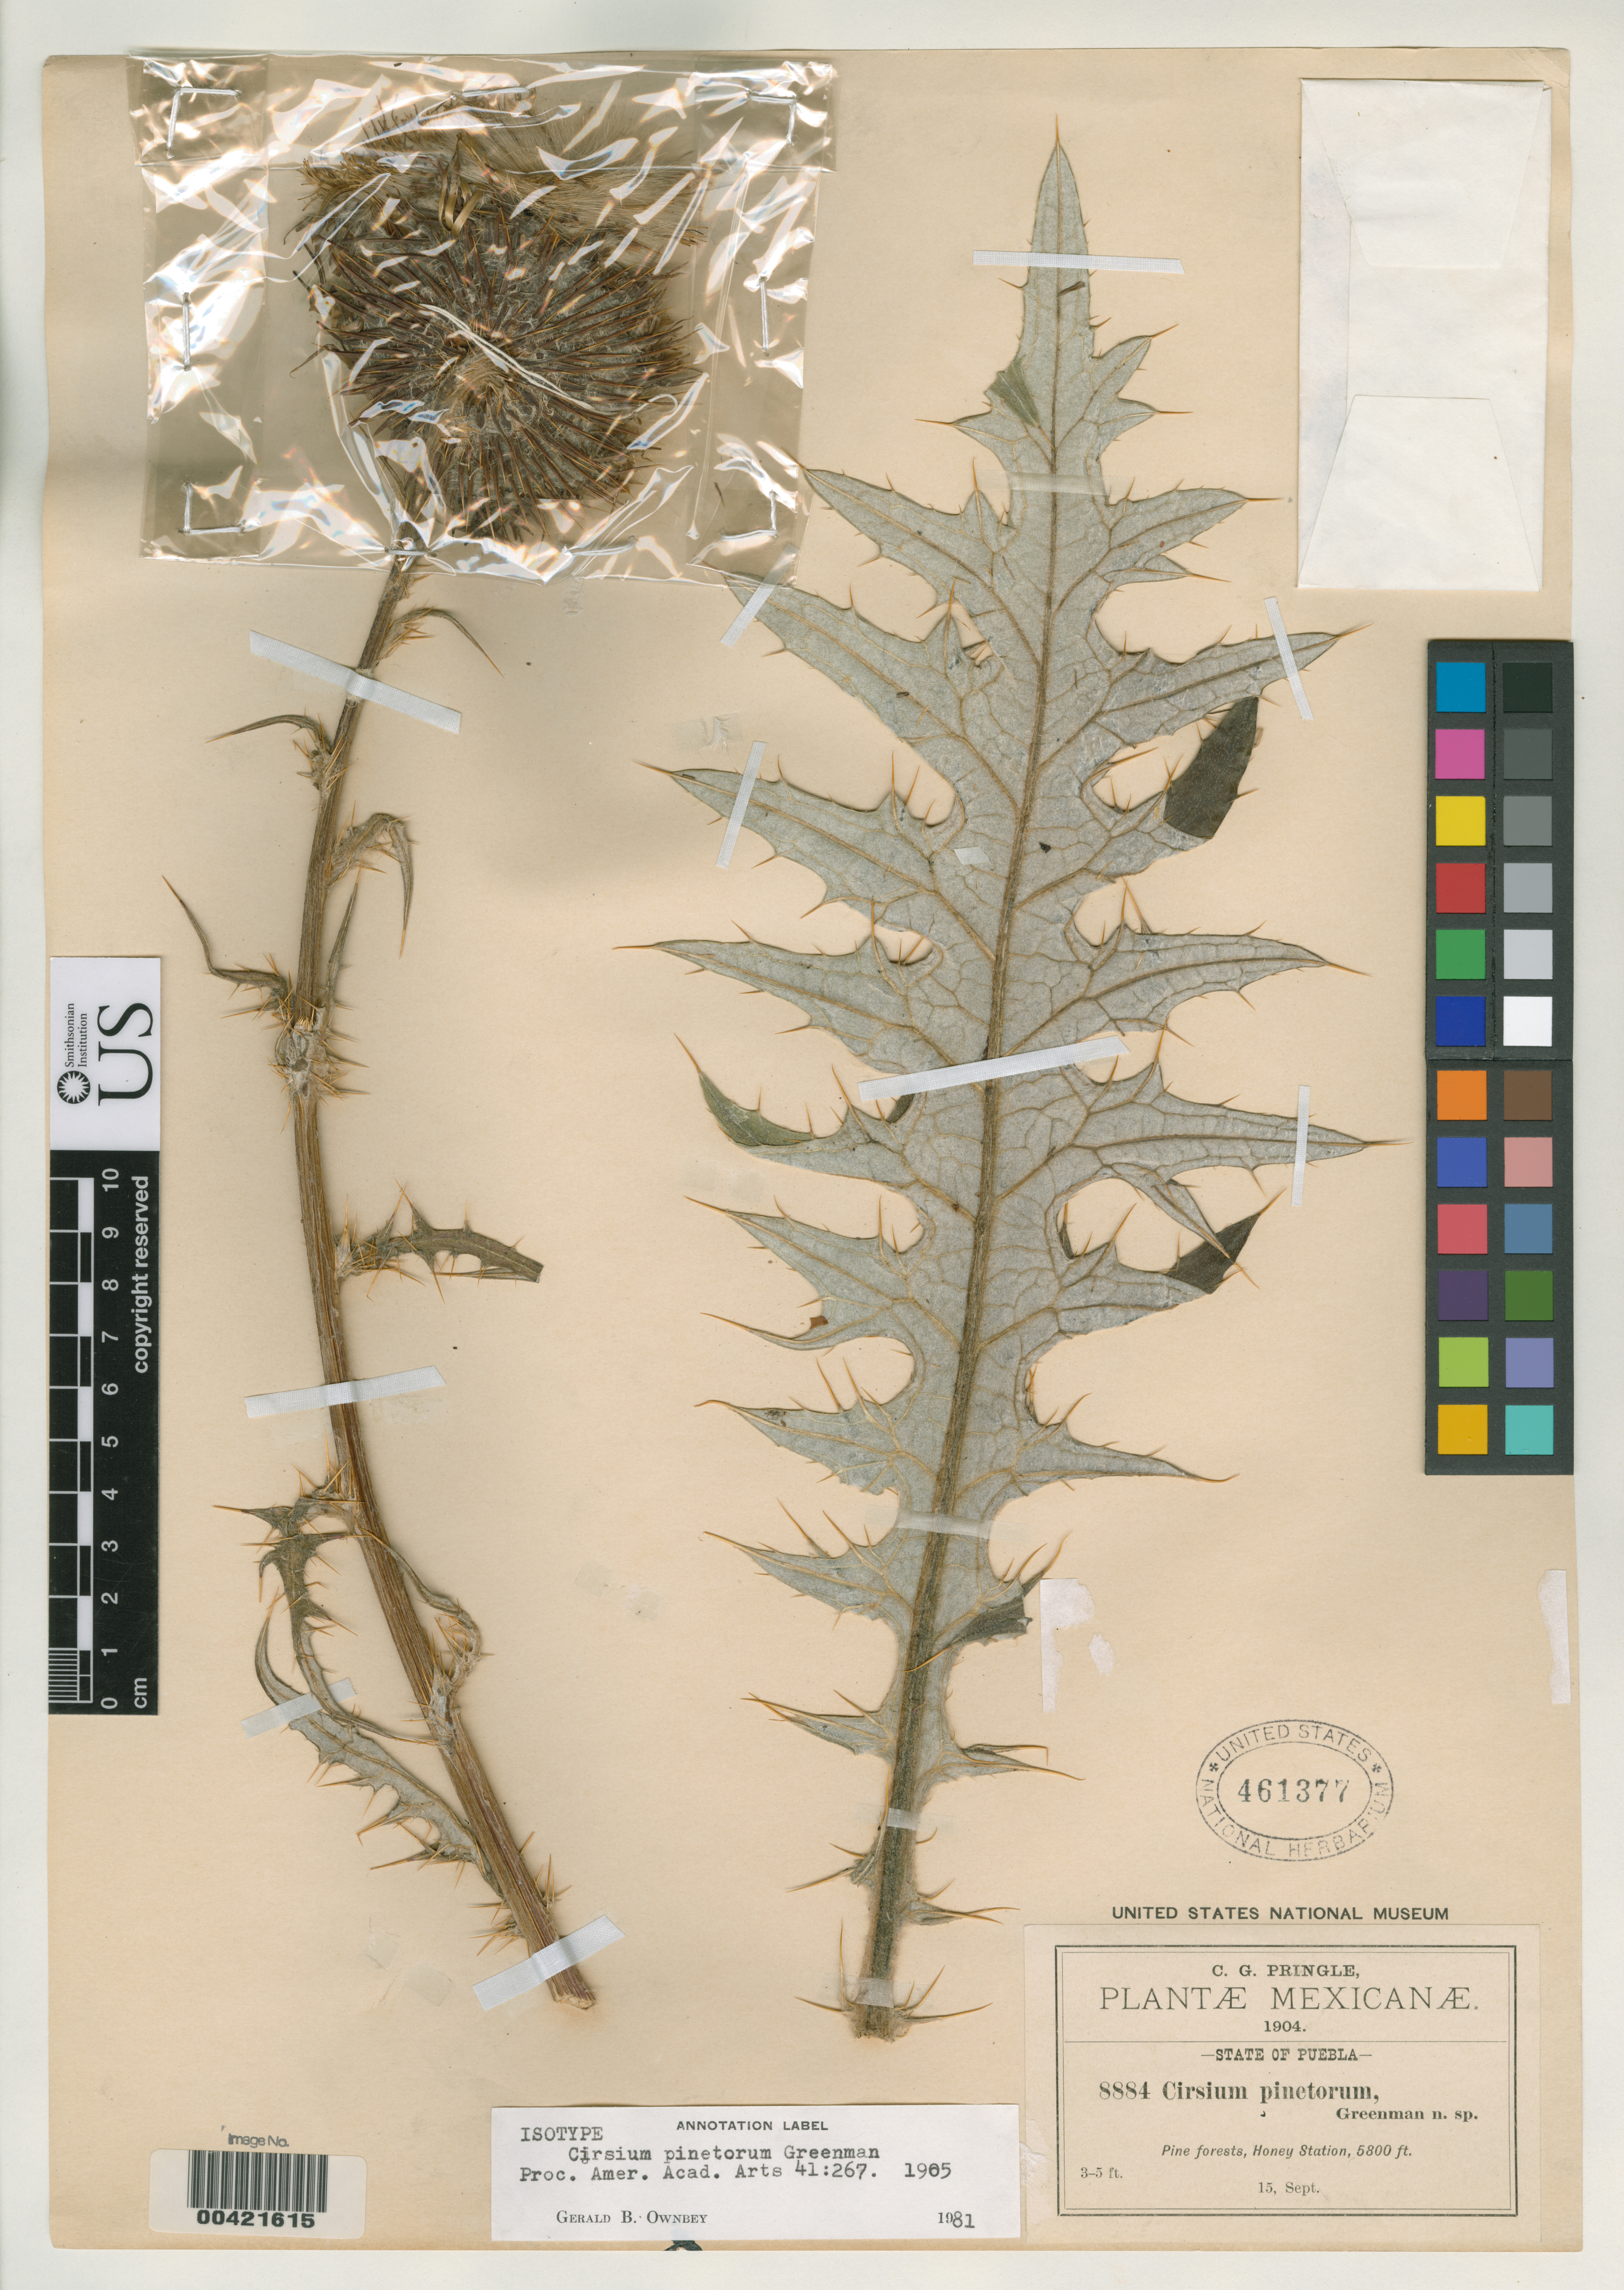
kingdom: Plantae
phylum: Tracheophyta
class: Magnoliopsida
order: Asterales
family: Asteraceae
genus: Cirsium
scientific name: Cirsium pinetorum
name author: Greenm.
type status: Isotype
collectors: C. G. Pringle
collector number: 8884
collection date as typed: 15 Sep 1904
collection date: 1904-09-15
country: Mexico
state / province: Puebla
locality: Honey Station.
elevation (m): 1765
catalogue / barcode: US 461377